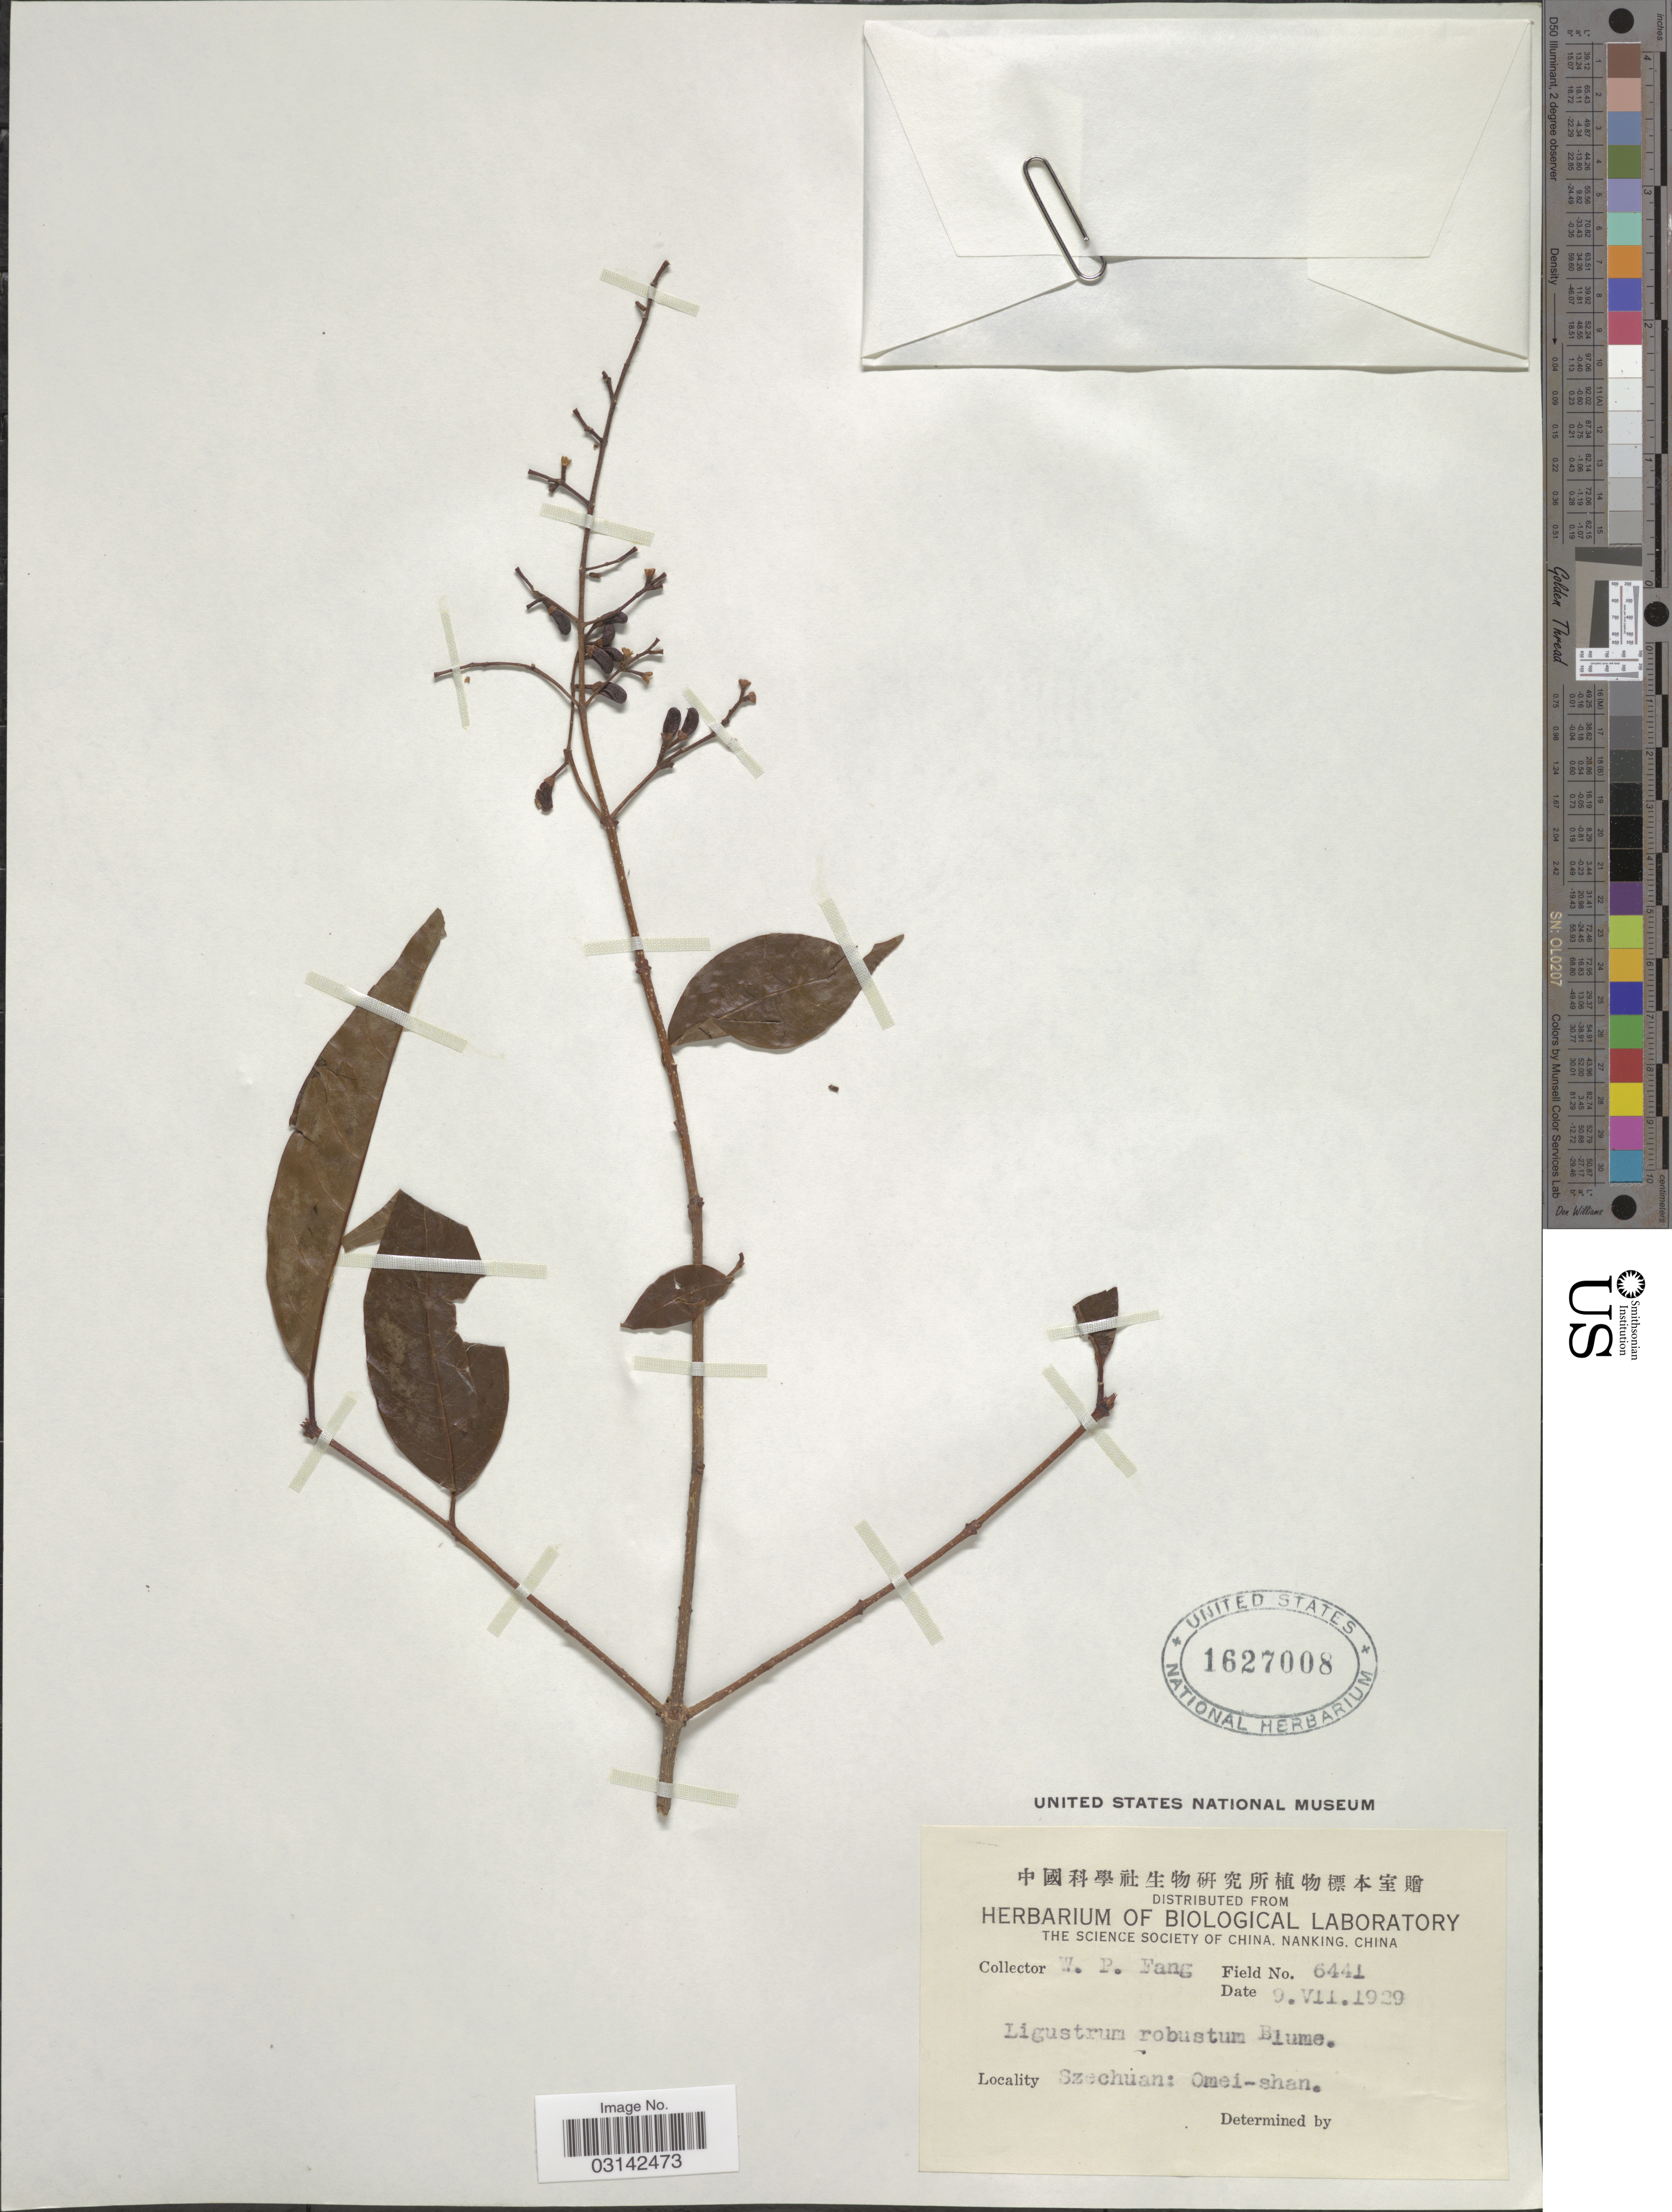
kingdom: Plantae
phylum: Tracheophyta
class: Magnoliopsida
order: Lamiales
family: Oleaceae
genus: Ligustrum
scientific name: Ligustrum robustum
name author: (Roxb.) Blume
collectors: W. P. Fang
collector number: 6441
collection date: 1929-07-09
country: China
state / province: Sichuan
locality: Szechuan: Omei-shan.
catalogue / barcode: US 1627008